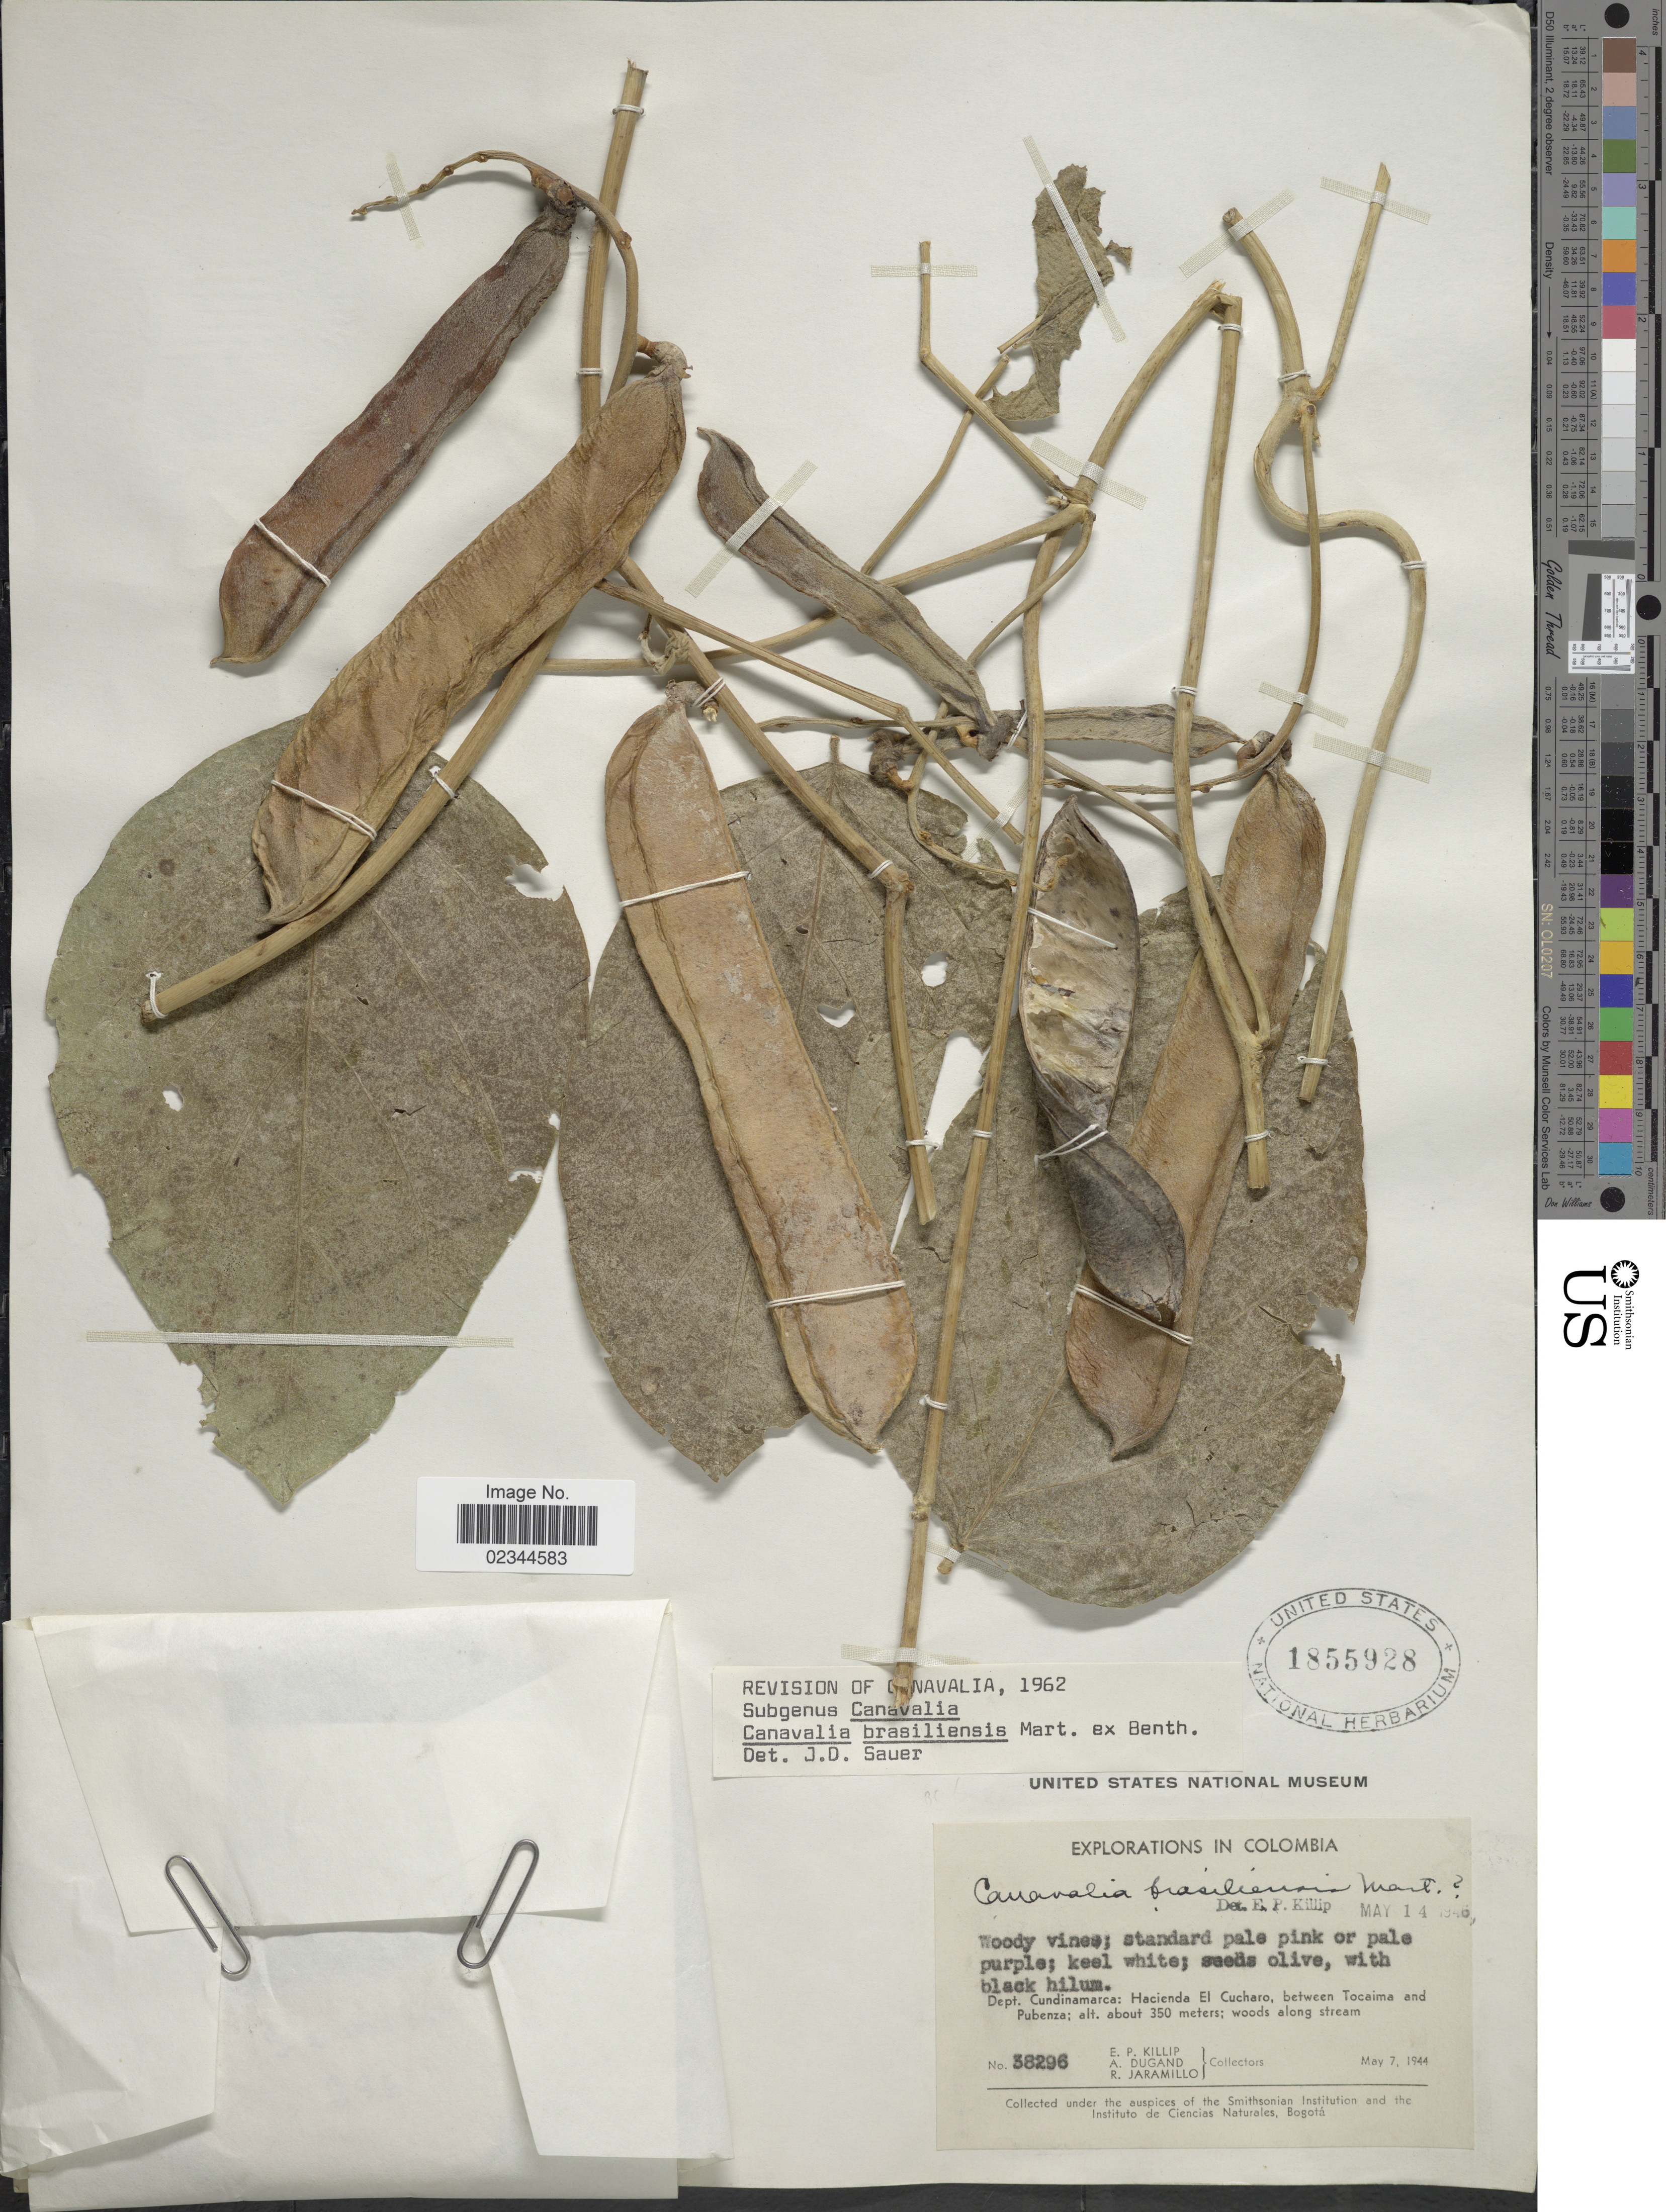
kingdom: Plantae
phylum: Tracheophyta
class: Magnoliopsida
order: Fabales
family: Fabaceae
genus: Canavalia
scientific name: Canavalia brasiliensis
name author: Mart. ex Benth.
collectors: E. P. Killip, A. Dugand & R. Jaramillo M.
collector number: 38296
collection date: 1944-05-07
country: Colombia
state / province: Cundinamarca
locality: Hacienda El Cucharo, between Tocaima and Pubenza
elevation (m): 350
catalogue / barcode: US 1855928